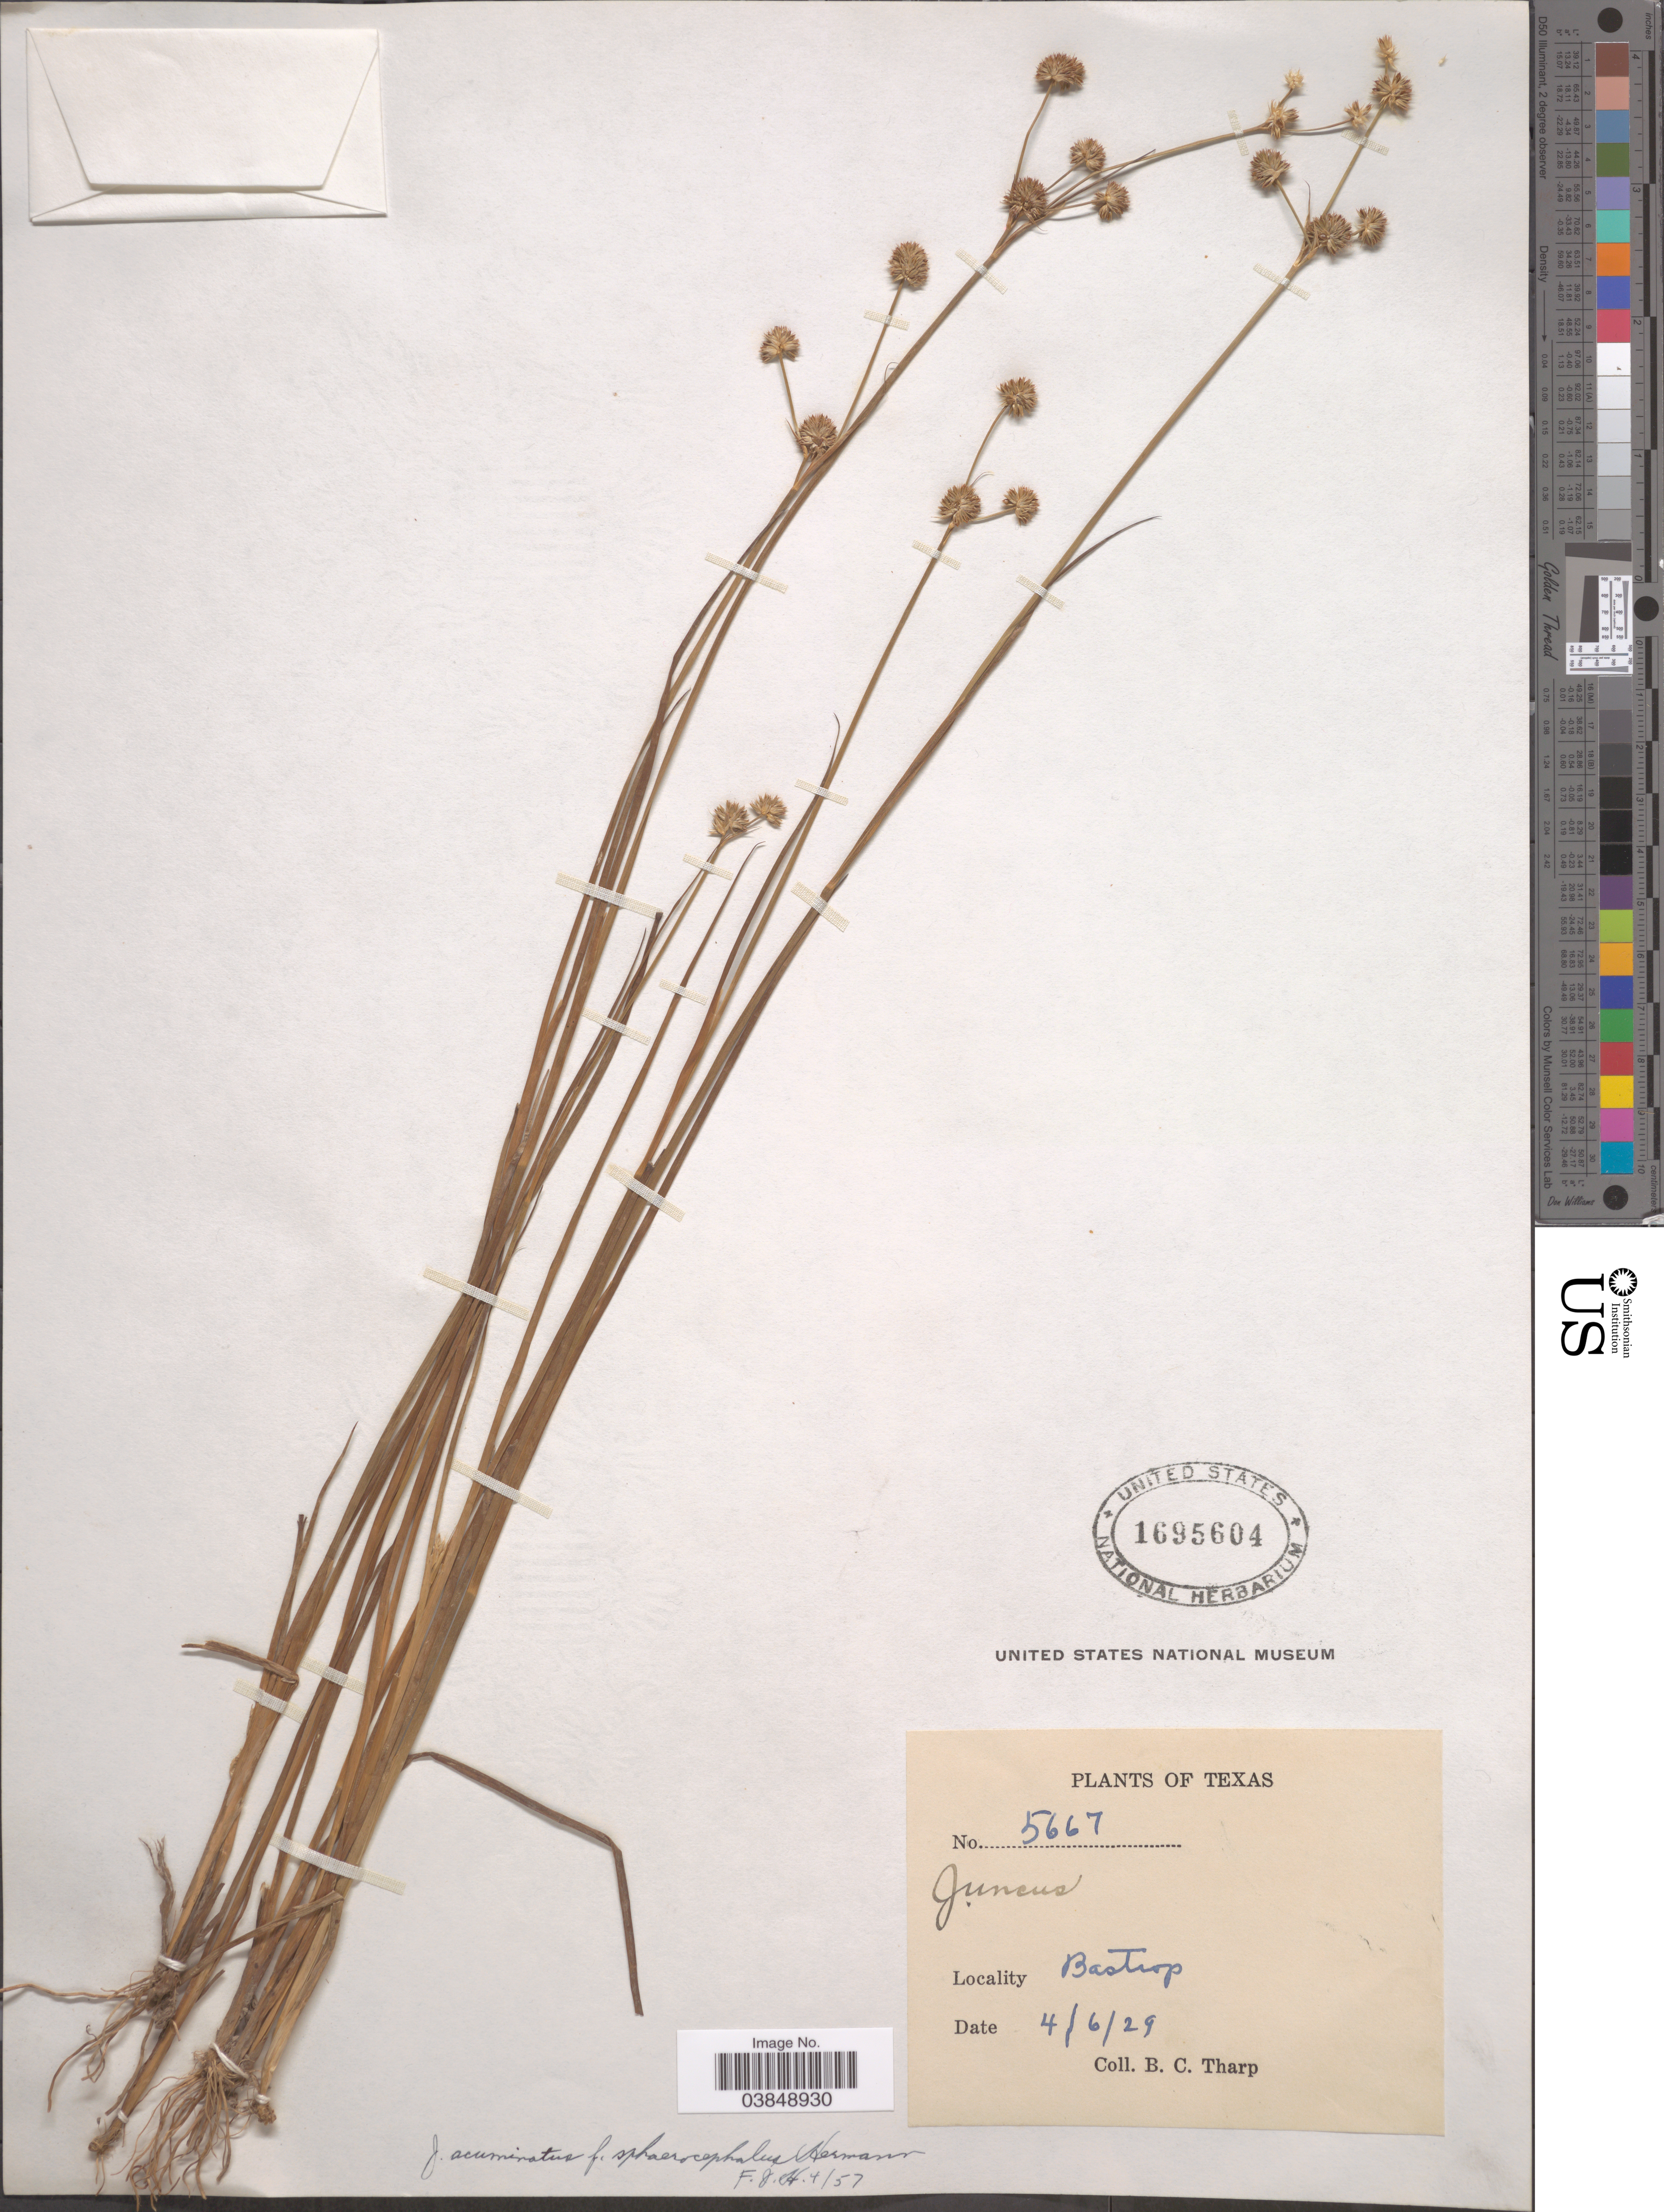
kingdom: Plantae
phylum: Tracheophyta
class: Liliopsida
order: Poales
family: Juncaceae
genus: Juncus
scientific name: Juncus acuminatus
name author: Michx.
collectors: B. C. Tharp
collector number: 5667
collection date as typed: Transcribed d/m/y: 6/4/29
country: United States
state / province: Texas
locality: Bastrop.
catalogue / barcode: US 1695604